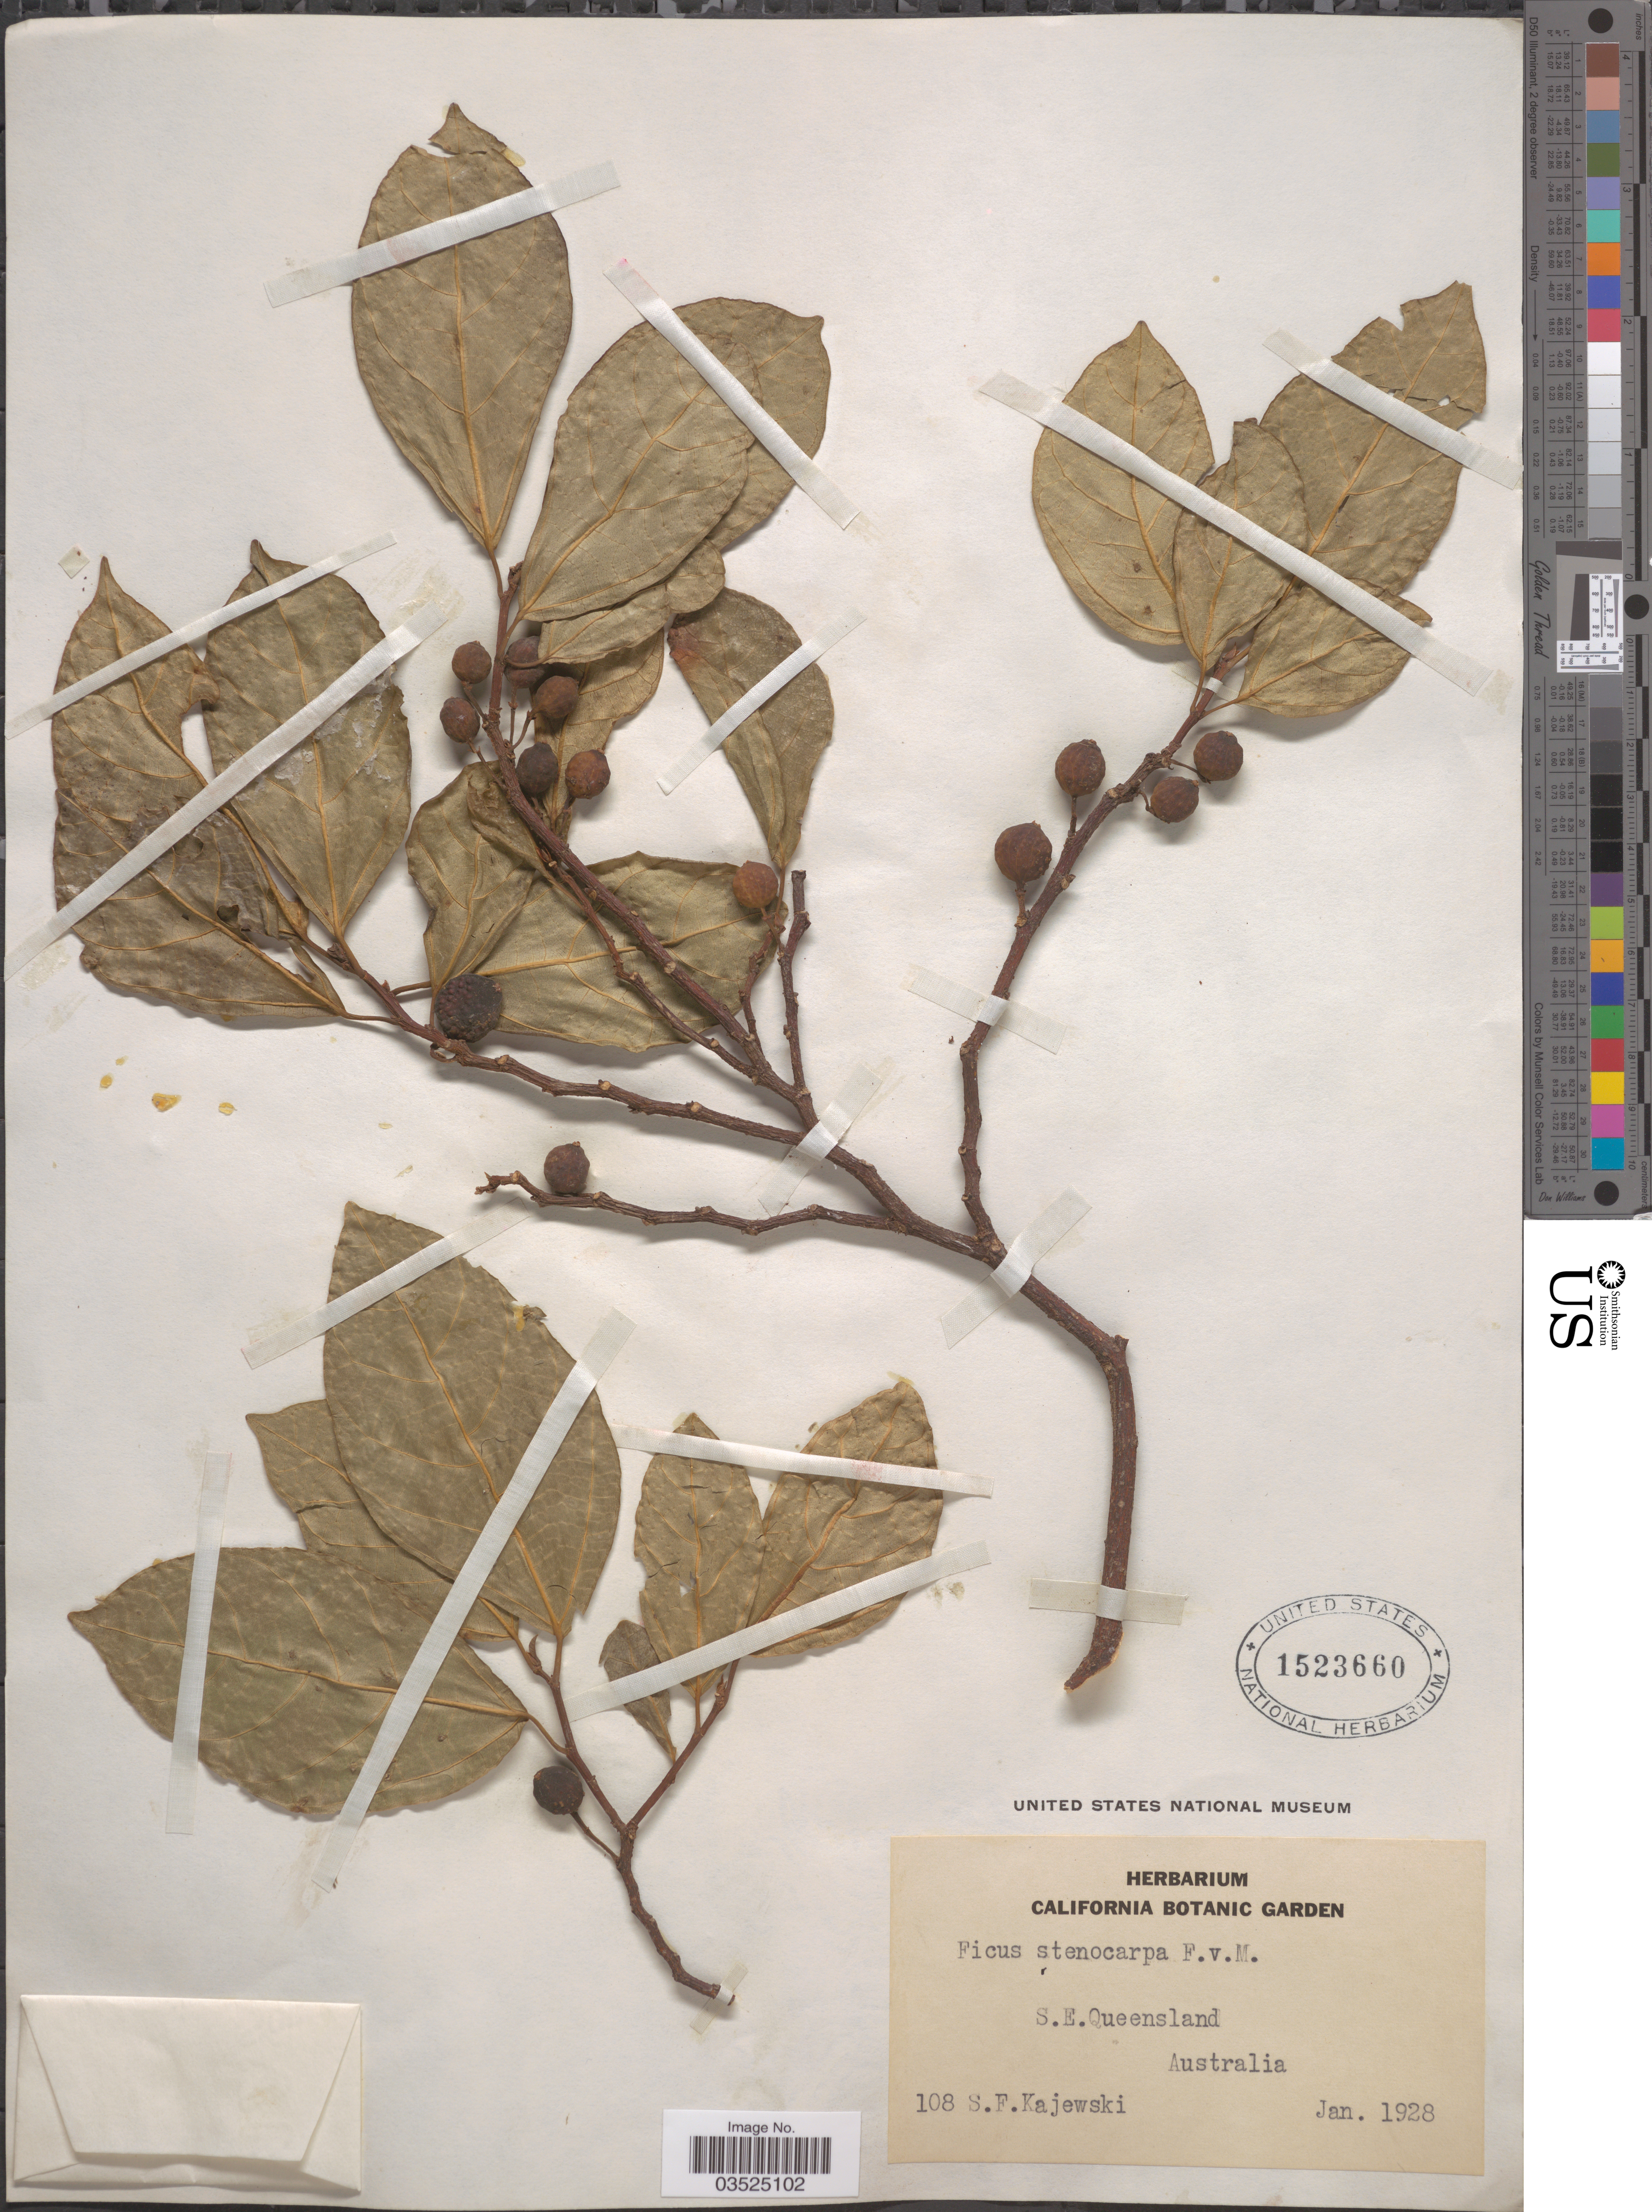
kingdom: Plantae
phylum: Tracheophyta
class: Magnoliopsida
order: Rosales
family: Moraceae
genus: Ficus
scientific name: Ficus stenocarpa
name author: F. Muell. ex Benth.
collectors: S. Kajewski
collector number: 108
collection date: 1928-01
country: Australia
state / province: Queensland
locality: S.E. Queensland.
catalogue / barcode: US 1523660